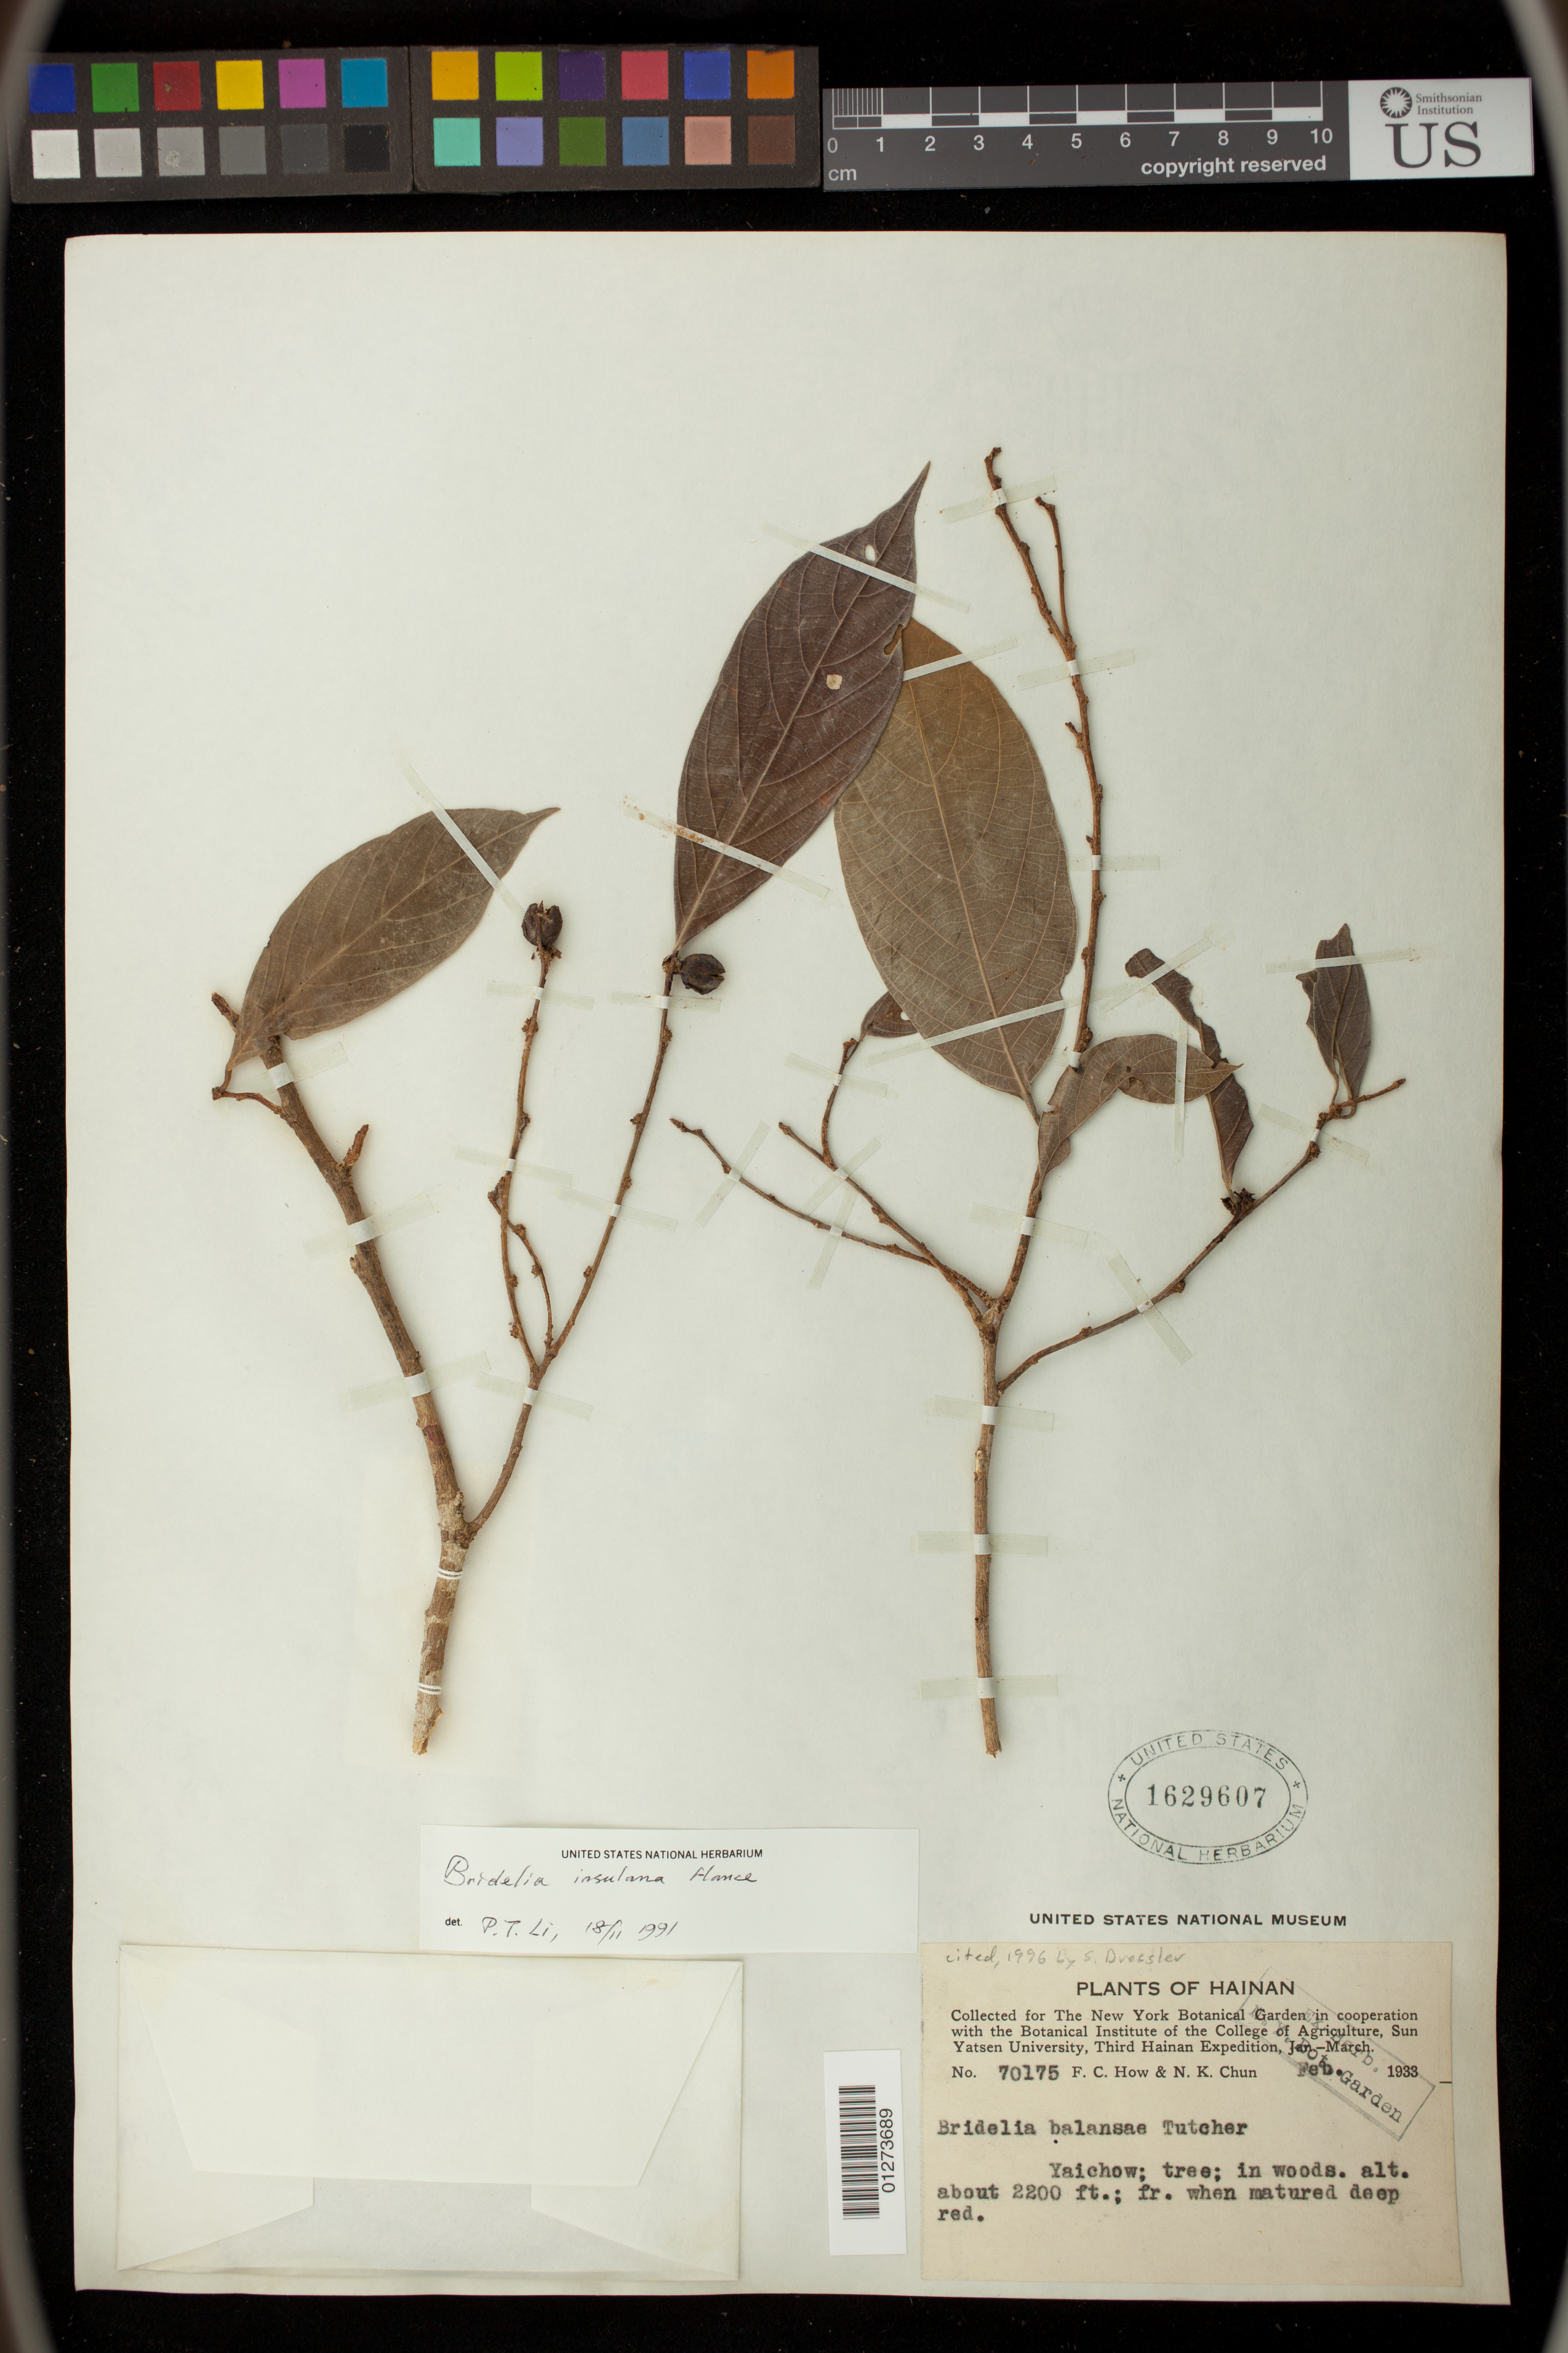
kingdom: Plantae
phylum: Tracheophyta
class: Magnoliopsida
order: Malpighiales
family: Phyllanthaceae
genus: Bridelia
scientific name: Bridelia balansae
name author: Tutcher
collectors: F. C. How & N. K. Chun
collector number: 70175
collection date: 1933-02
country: China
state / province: Hainan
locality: Yaichow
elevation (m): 671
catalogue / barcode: US 1629607